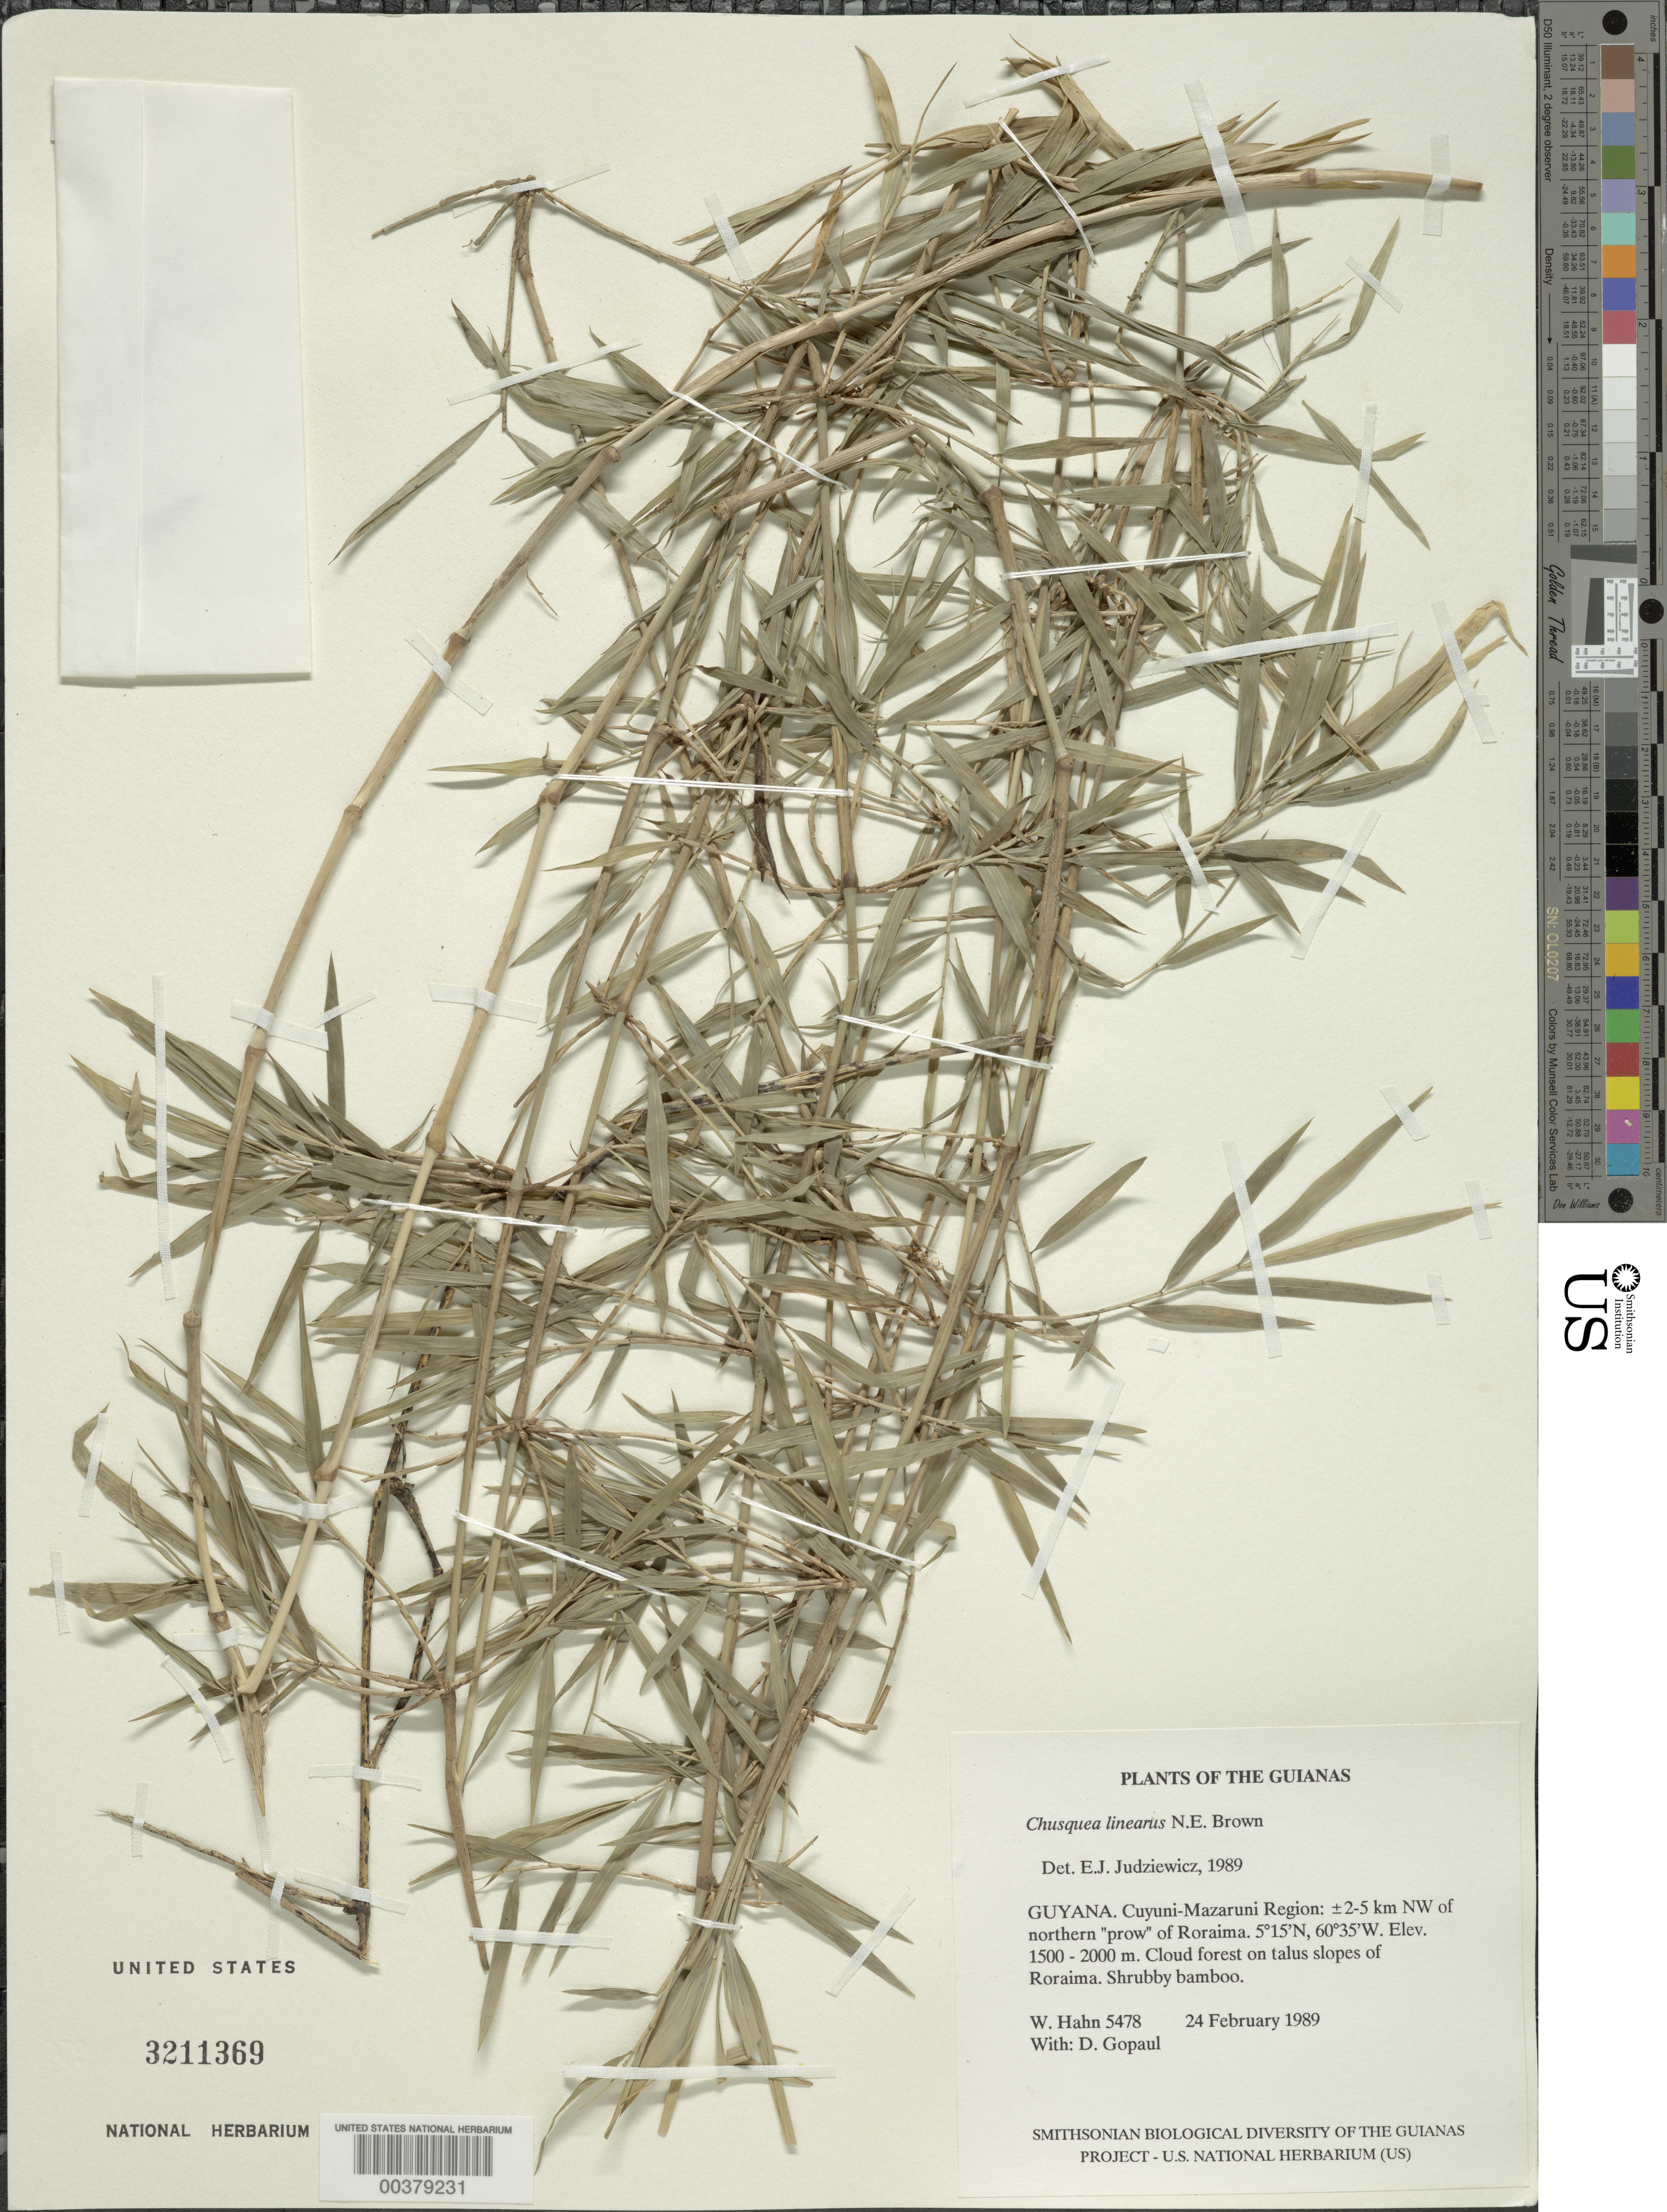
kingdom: Plantae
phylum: Tracheophyta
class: Liliopsida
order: Poales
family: Poaceae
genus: Chusquea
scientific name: Chusquea linearis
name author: N.E. Br.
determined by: Davidse, Gerrit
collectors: W. Hahn & D. Gopaul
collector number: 5478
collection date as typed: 24 Feb 1989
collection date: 1989-02-24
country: Guyana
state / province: Cuyuni-mazaruni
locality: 2-5 km nw of northern "prow" of roraima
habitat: Cloud forest on talus slopes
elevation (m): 1500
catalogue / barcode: US 3211369